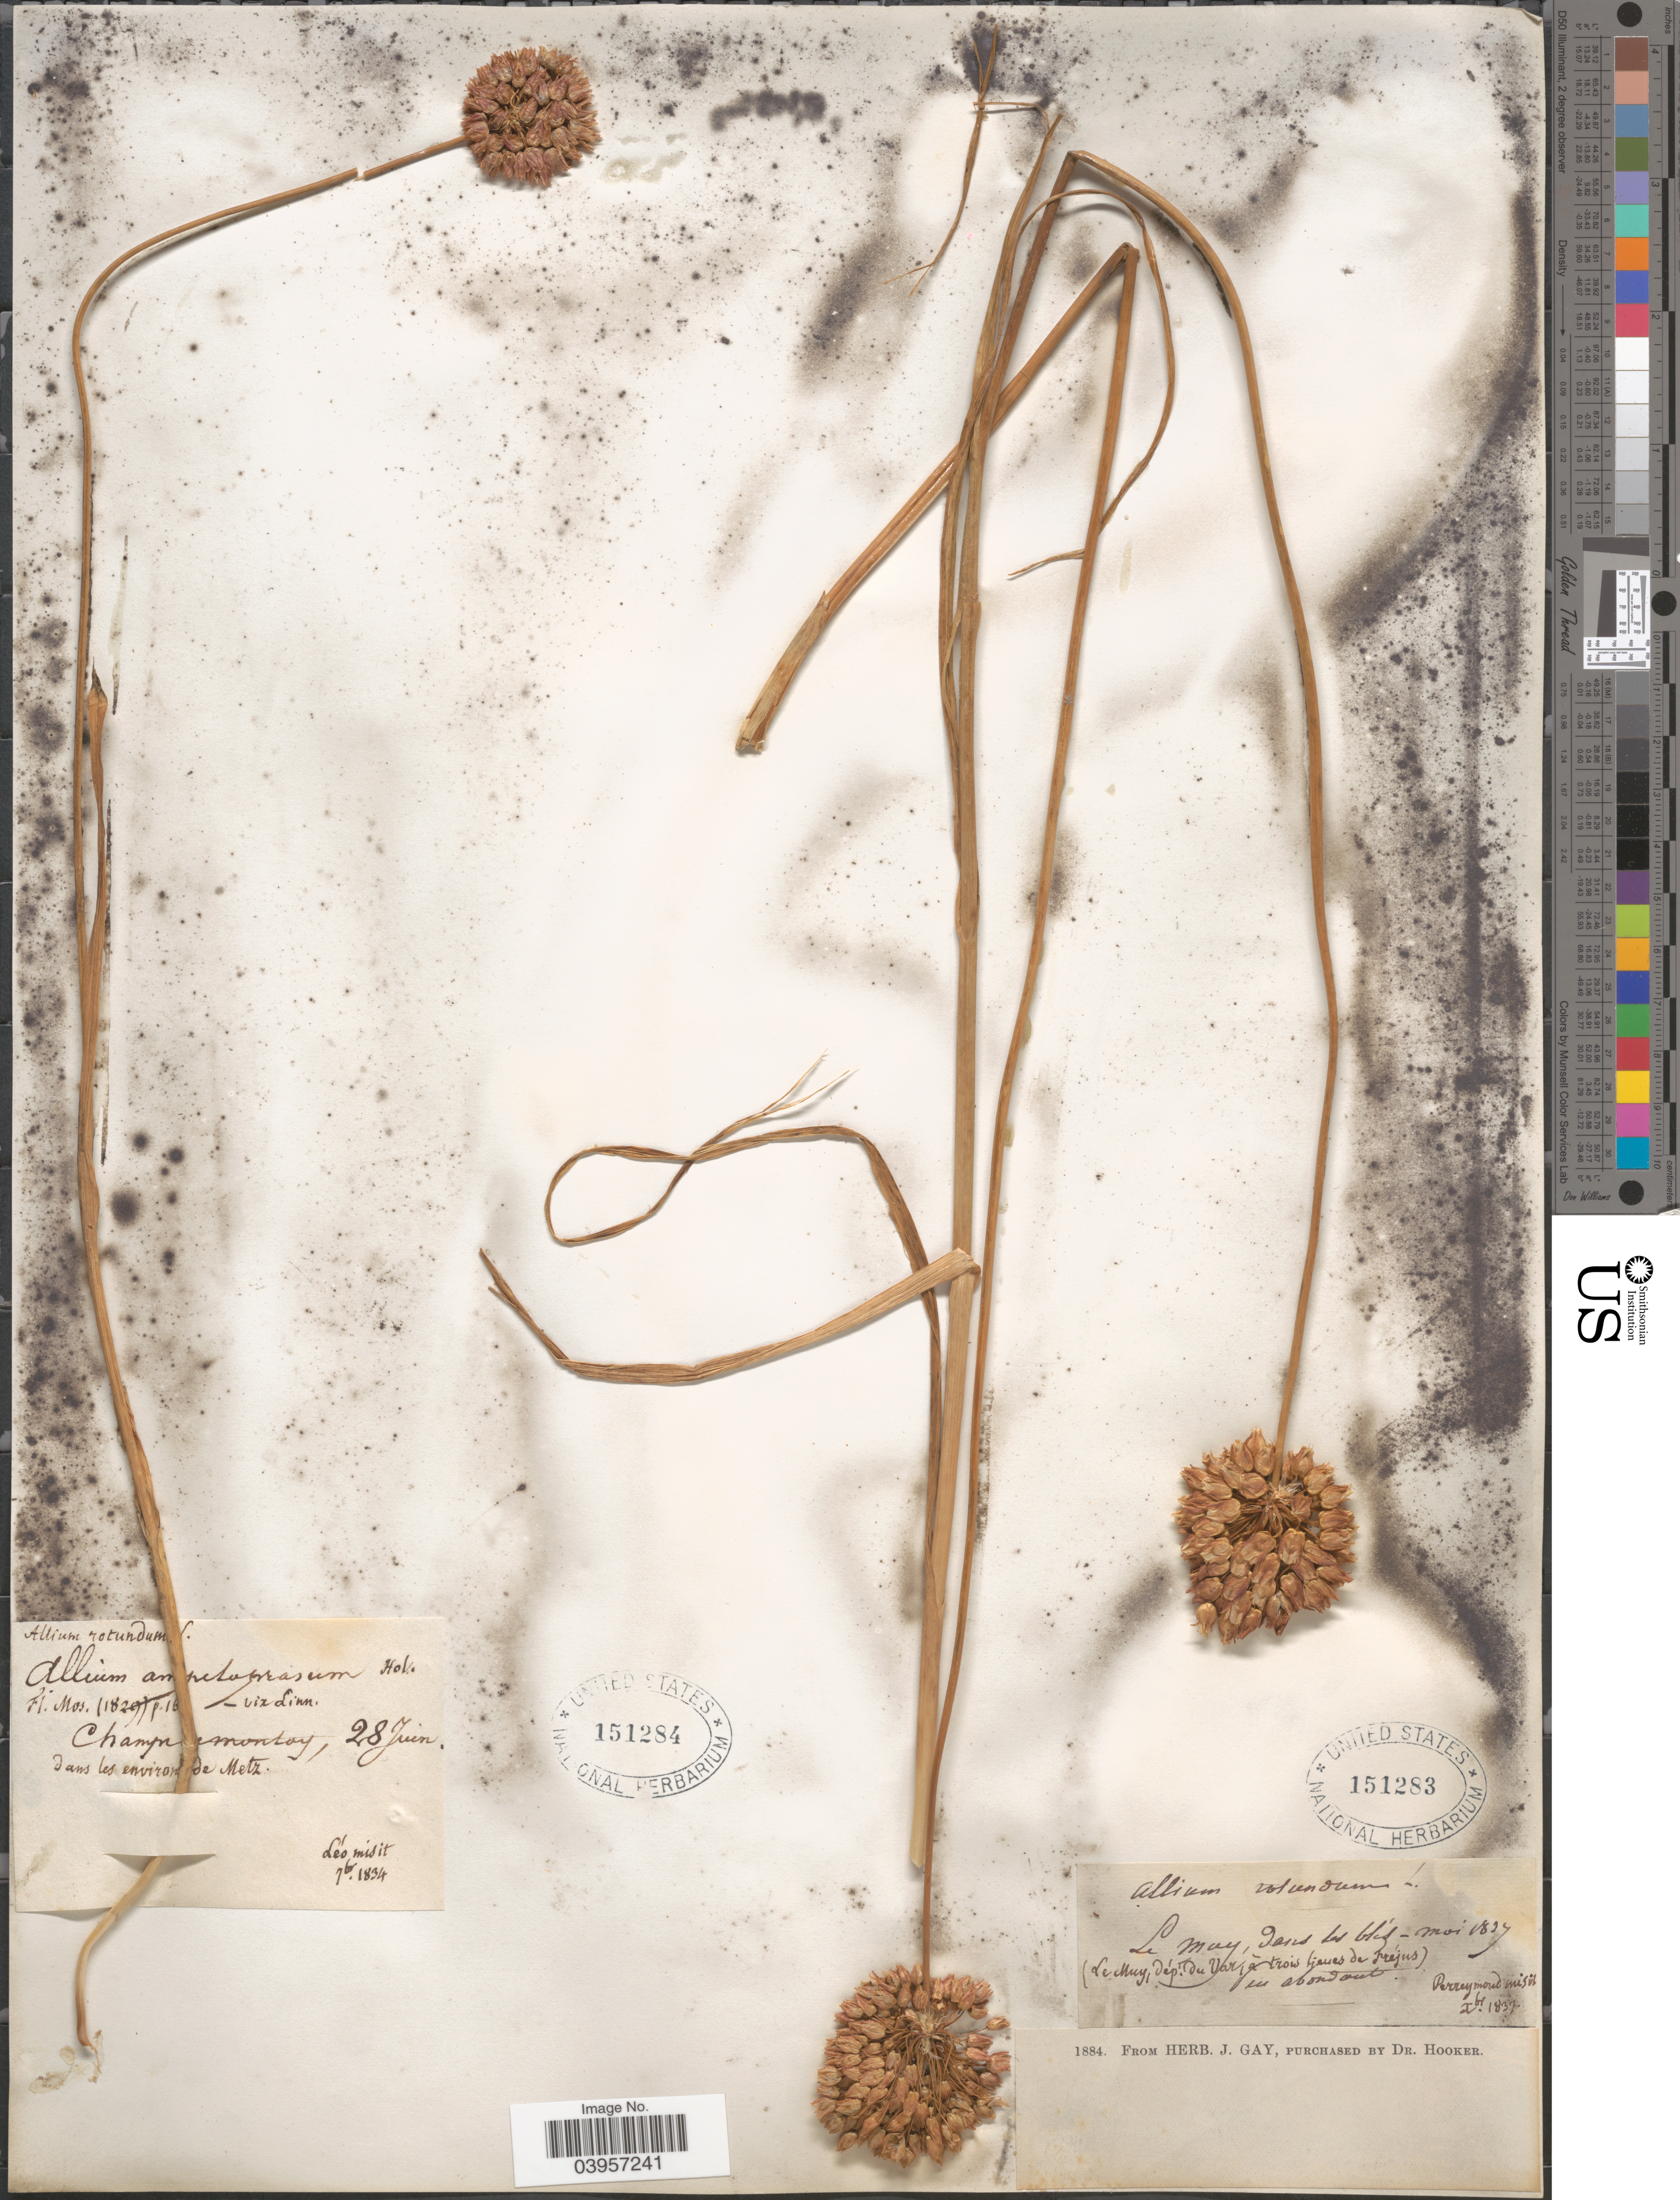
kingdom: Plantae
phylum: Tracheophyta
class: Liliopsida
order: Asparagales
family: Amaryllidaceae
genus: Allium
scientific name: Allium rotundum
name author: L.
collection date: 1834-06-28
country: France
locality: Champ de montcy. Dans les environ de Metz.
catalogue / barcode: US 151284-2